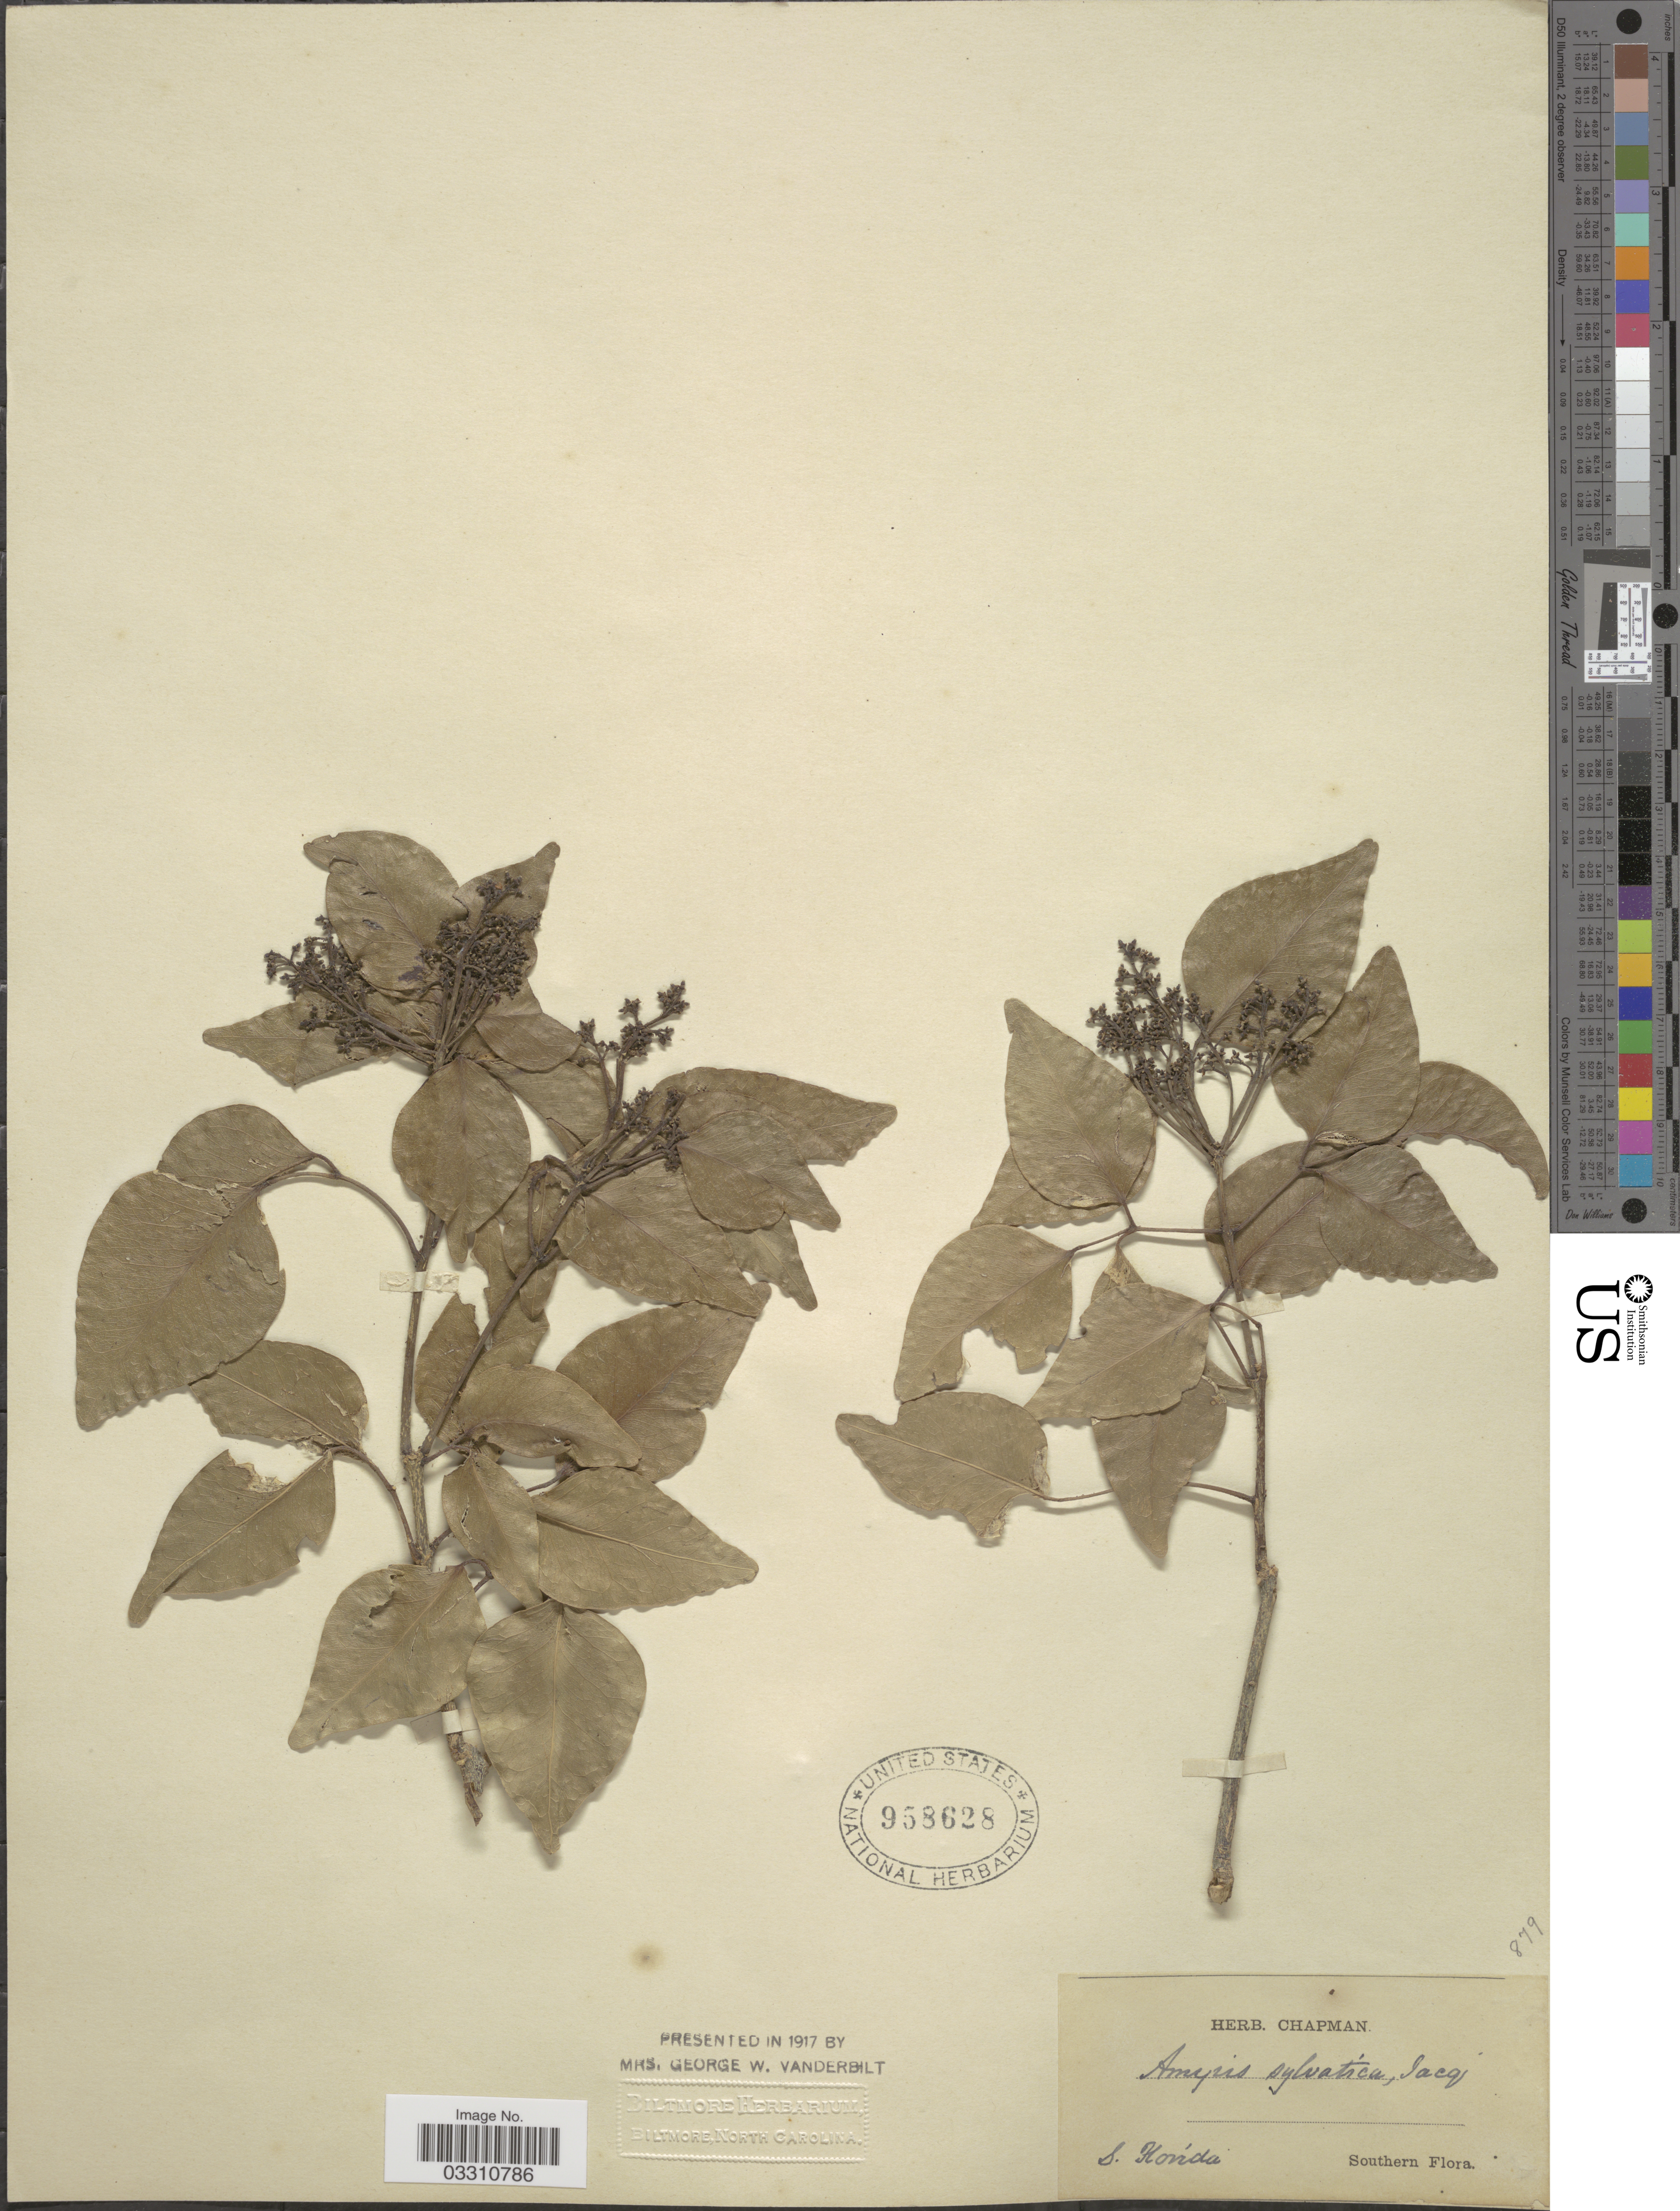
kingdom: Plantae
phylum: Tracheophyta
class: Magnoliopsida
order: Sapindales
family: Rutaceae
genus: Amyris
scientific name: Amyris elemifera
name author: L.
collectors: ex herb. Chapman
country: United States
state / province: Florida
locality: S. Florida, Southern.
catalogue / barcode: US 958628